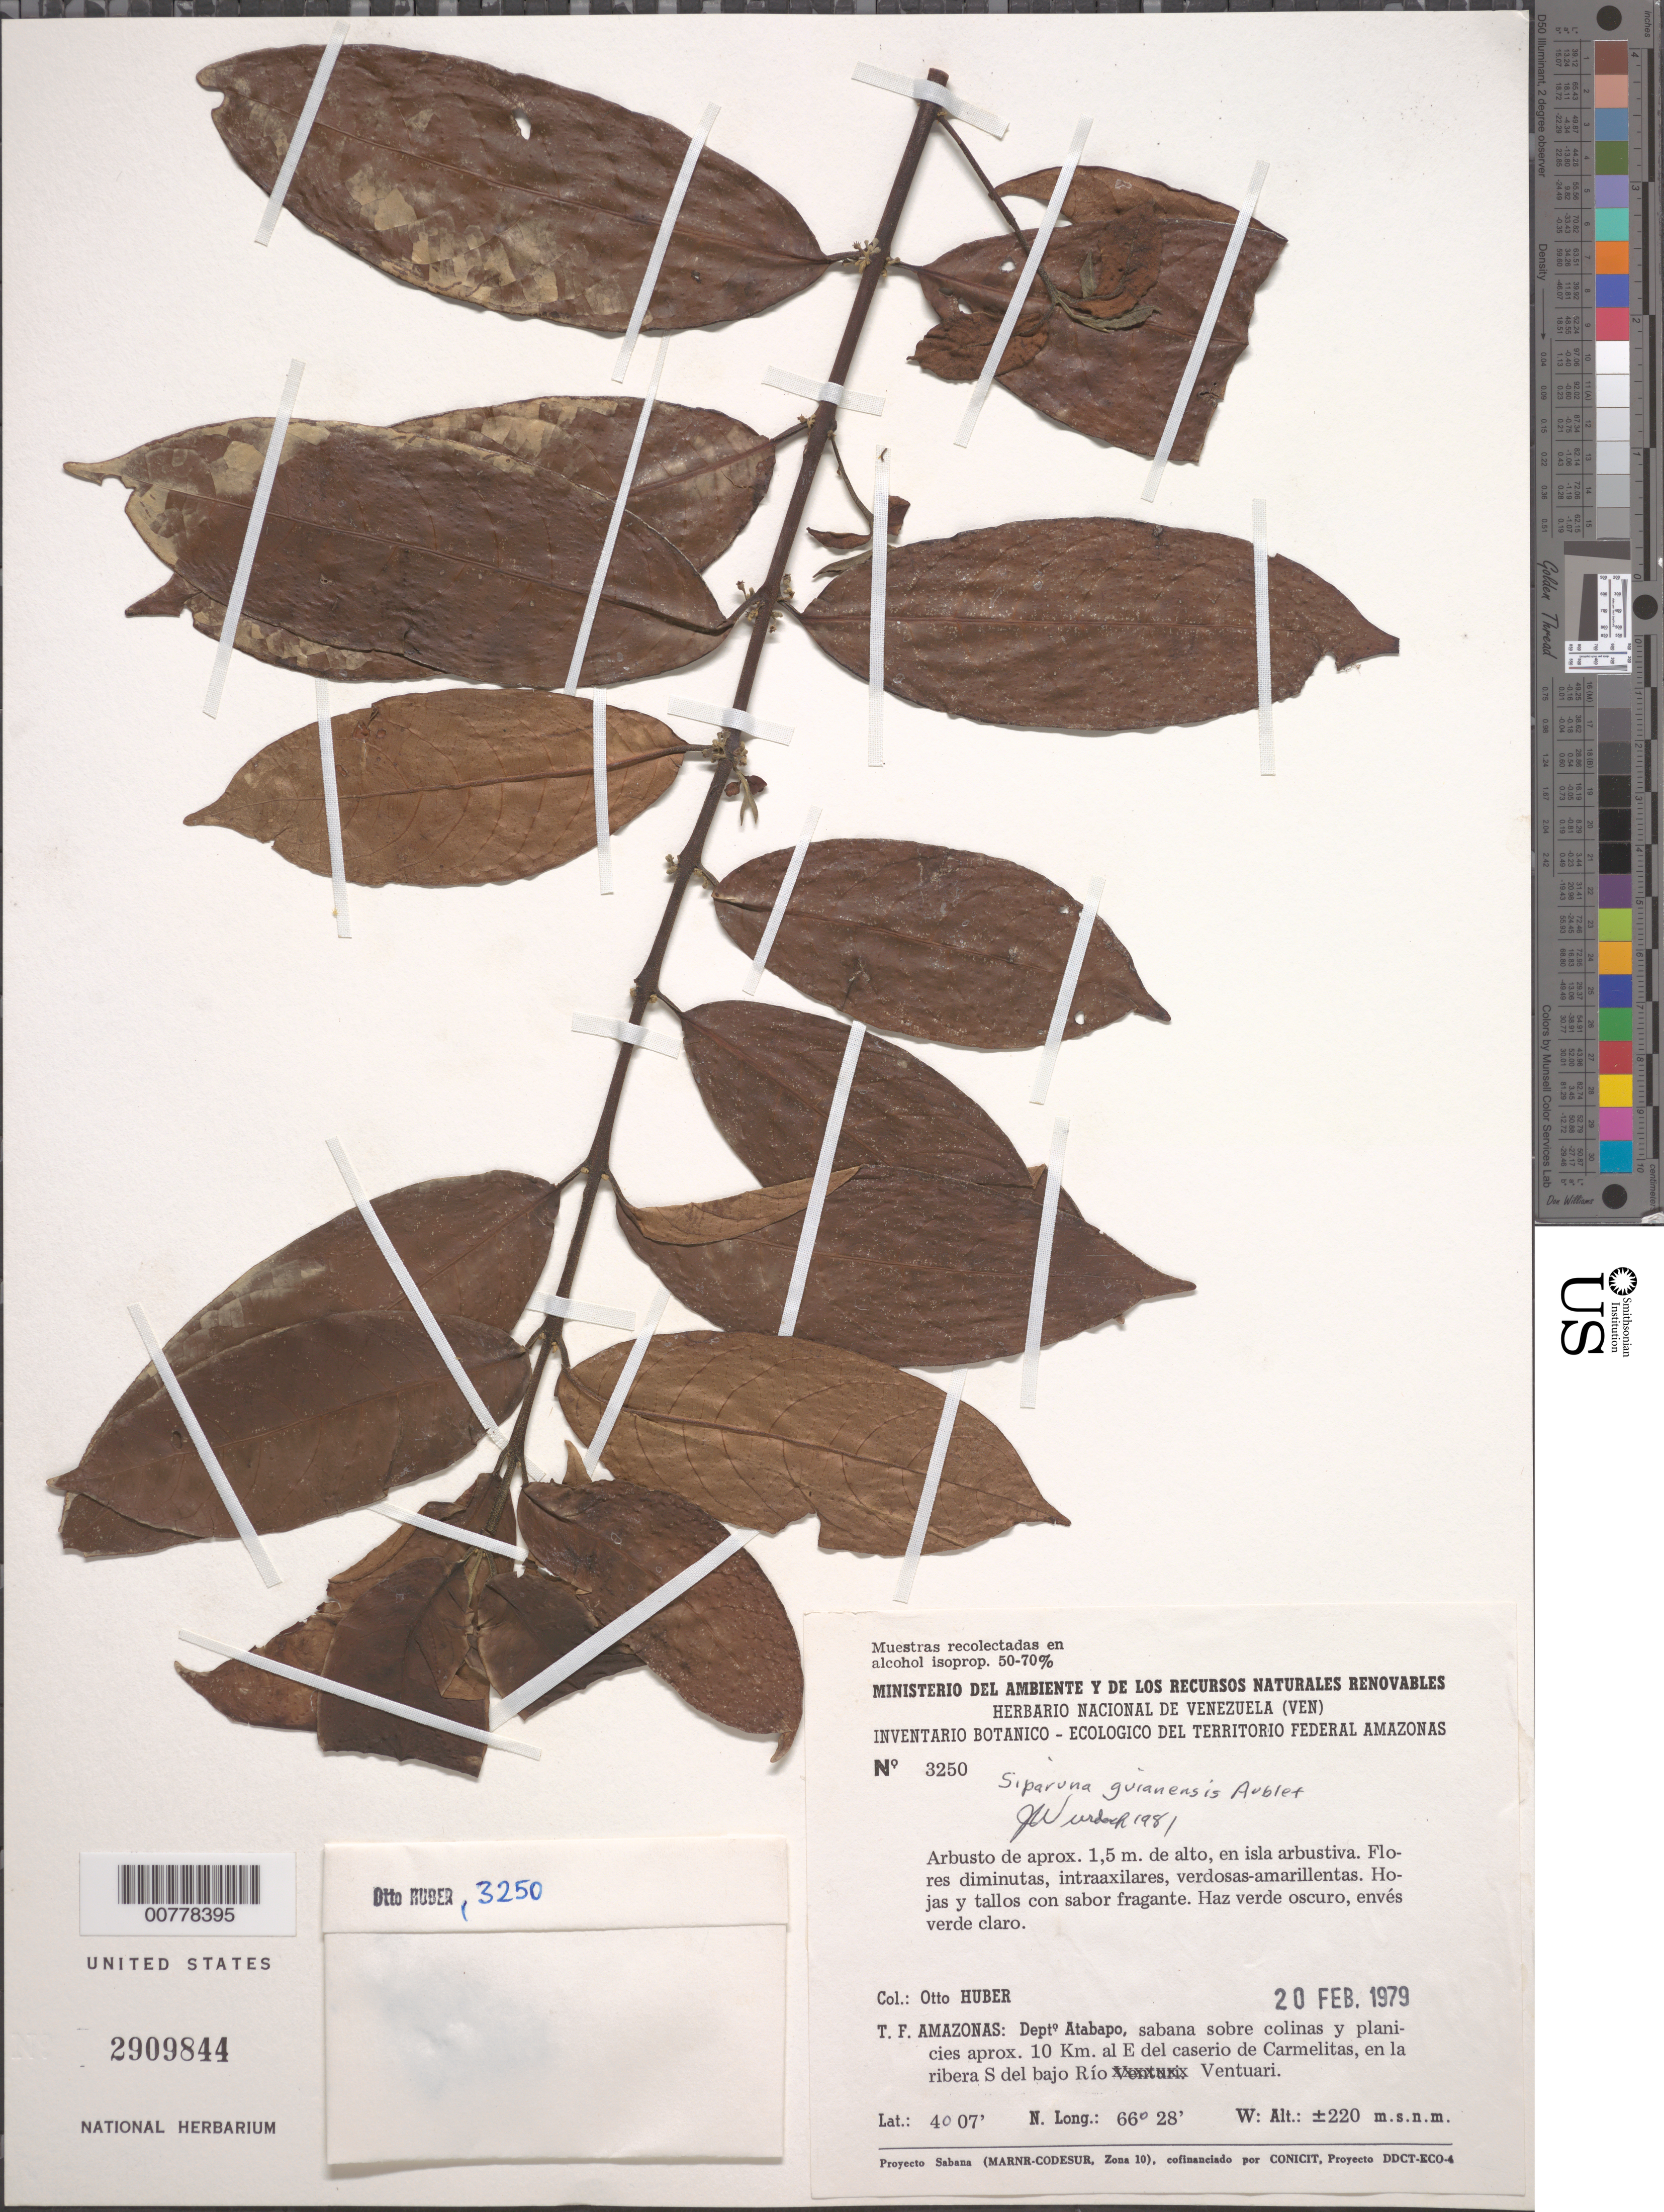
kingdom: Plantae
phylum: Tracheophyta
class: Magnoliopsida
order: Laurales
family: Siparunaceae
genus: Siparuna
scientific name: Siparuna guianensis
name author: Aubl.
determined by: Wurdack, John J., (US), US (UNITED STATES)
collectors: O. Huber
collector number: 3250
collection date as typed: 20-Feb-79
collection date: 1979-02-20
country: Venezuela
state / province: Amazonas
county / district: Atures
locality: Río Ventuari, en la ribera S del bajo rio; aprox. 10 km al E del caserío de Carmelitas,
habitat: Sabana sobre colinas y planicies; en isla arbustiva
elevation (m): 220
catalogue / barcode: US 2909844